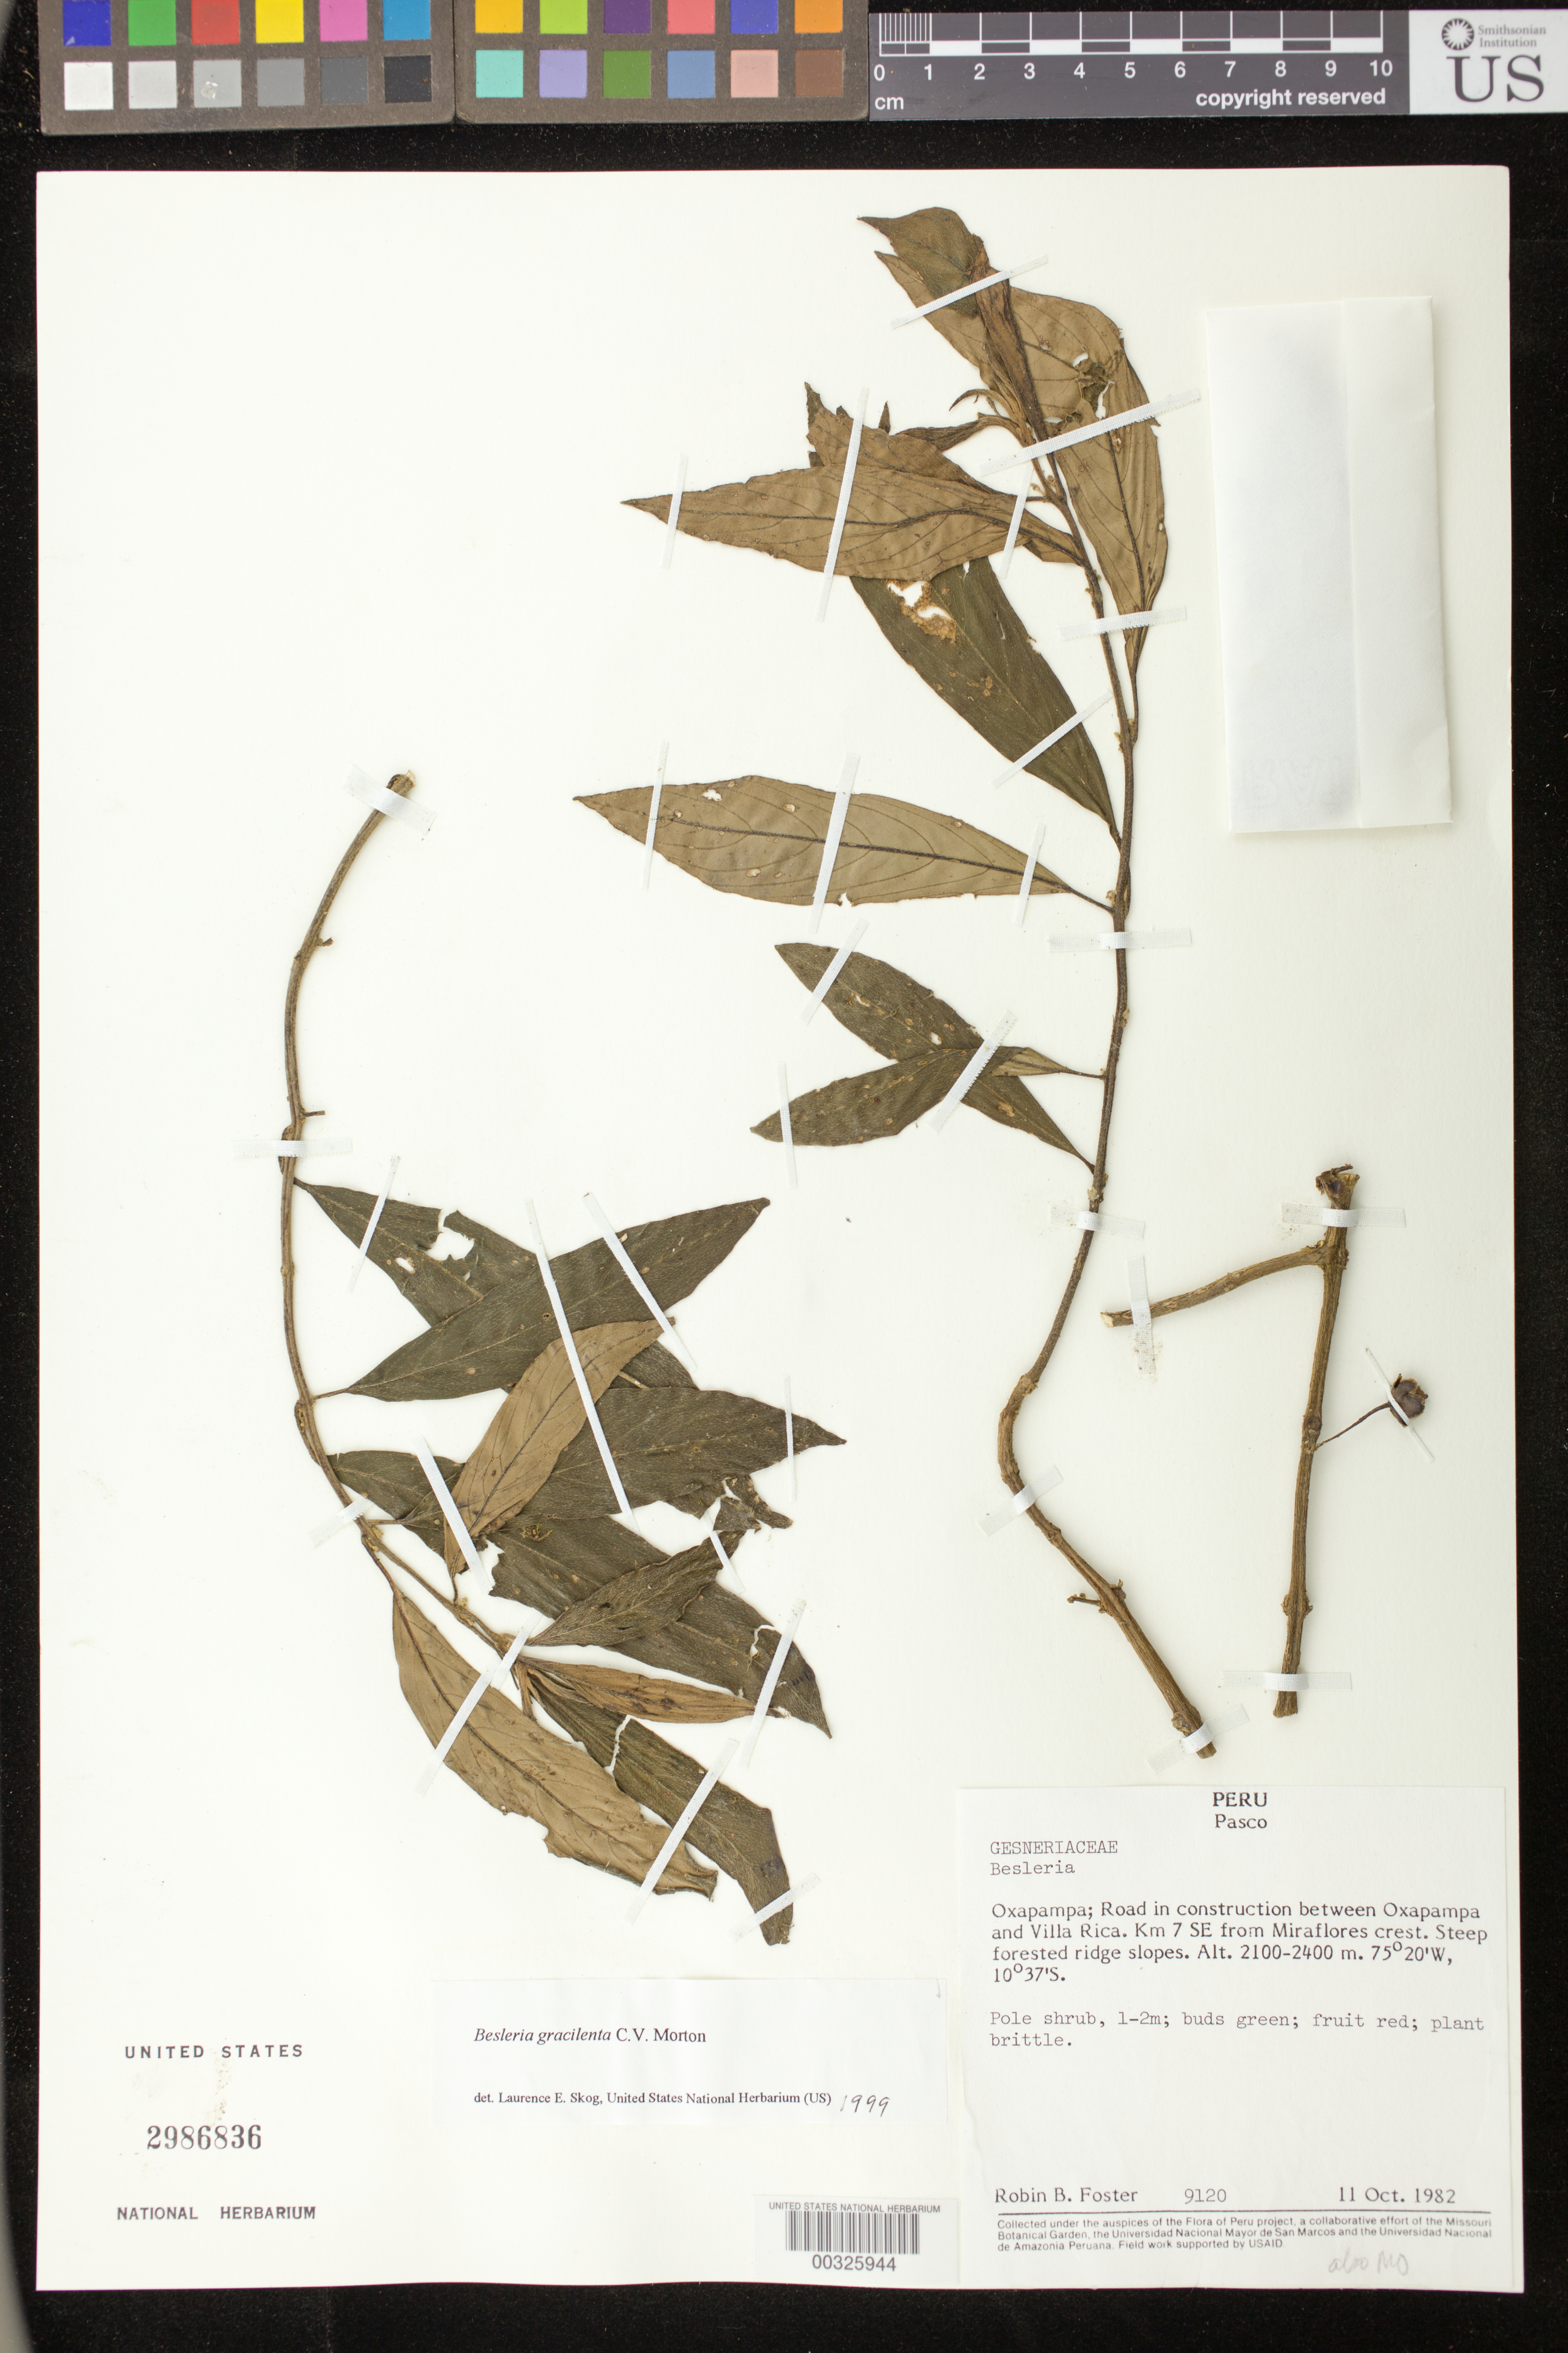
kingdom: Plantae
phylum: Tracheophyta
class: Magnoliopsida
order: Lamiales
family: Gesneriaceae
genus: Besleria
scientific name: Besleria gracilenta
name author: C.V. Morton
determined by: Skog, Laurence E.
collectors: R. B. Foster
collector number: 9120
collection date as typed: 11 Oct 1982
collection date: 1982-10-11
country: Peru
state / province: Pasco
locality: Prov. Oxapampa; road in construction between Oxapampa and Villa Rica, km 7 from Miraflores crest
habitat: Steep forested ridge slopes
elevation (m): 2100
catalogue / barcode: US 2986836